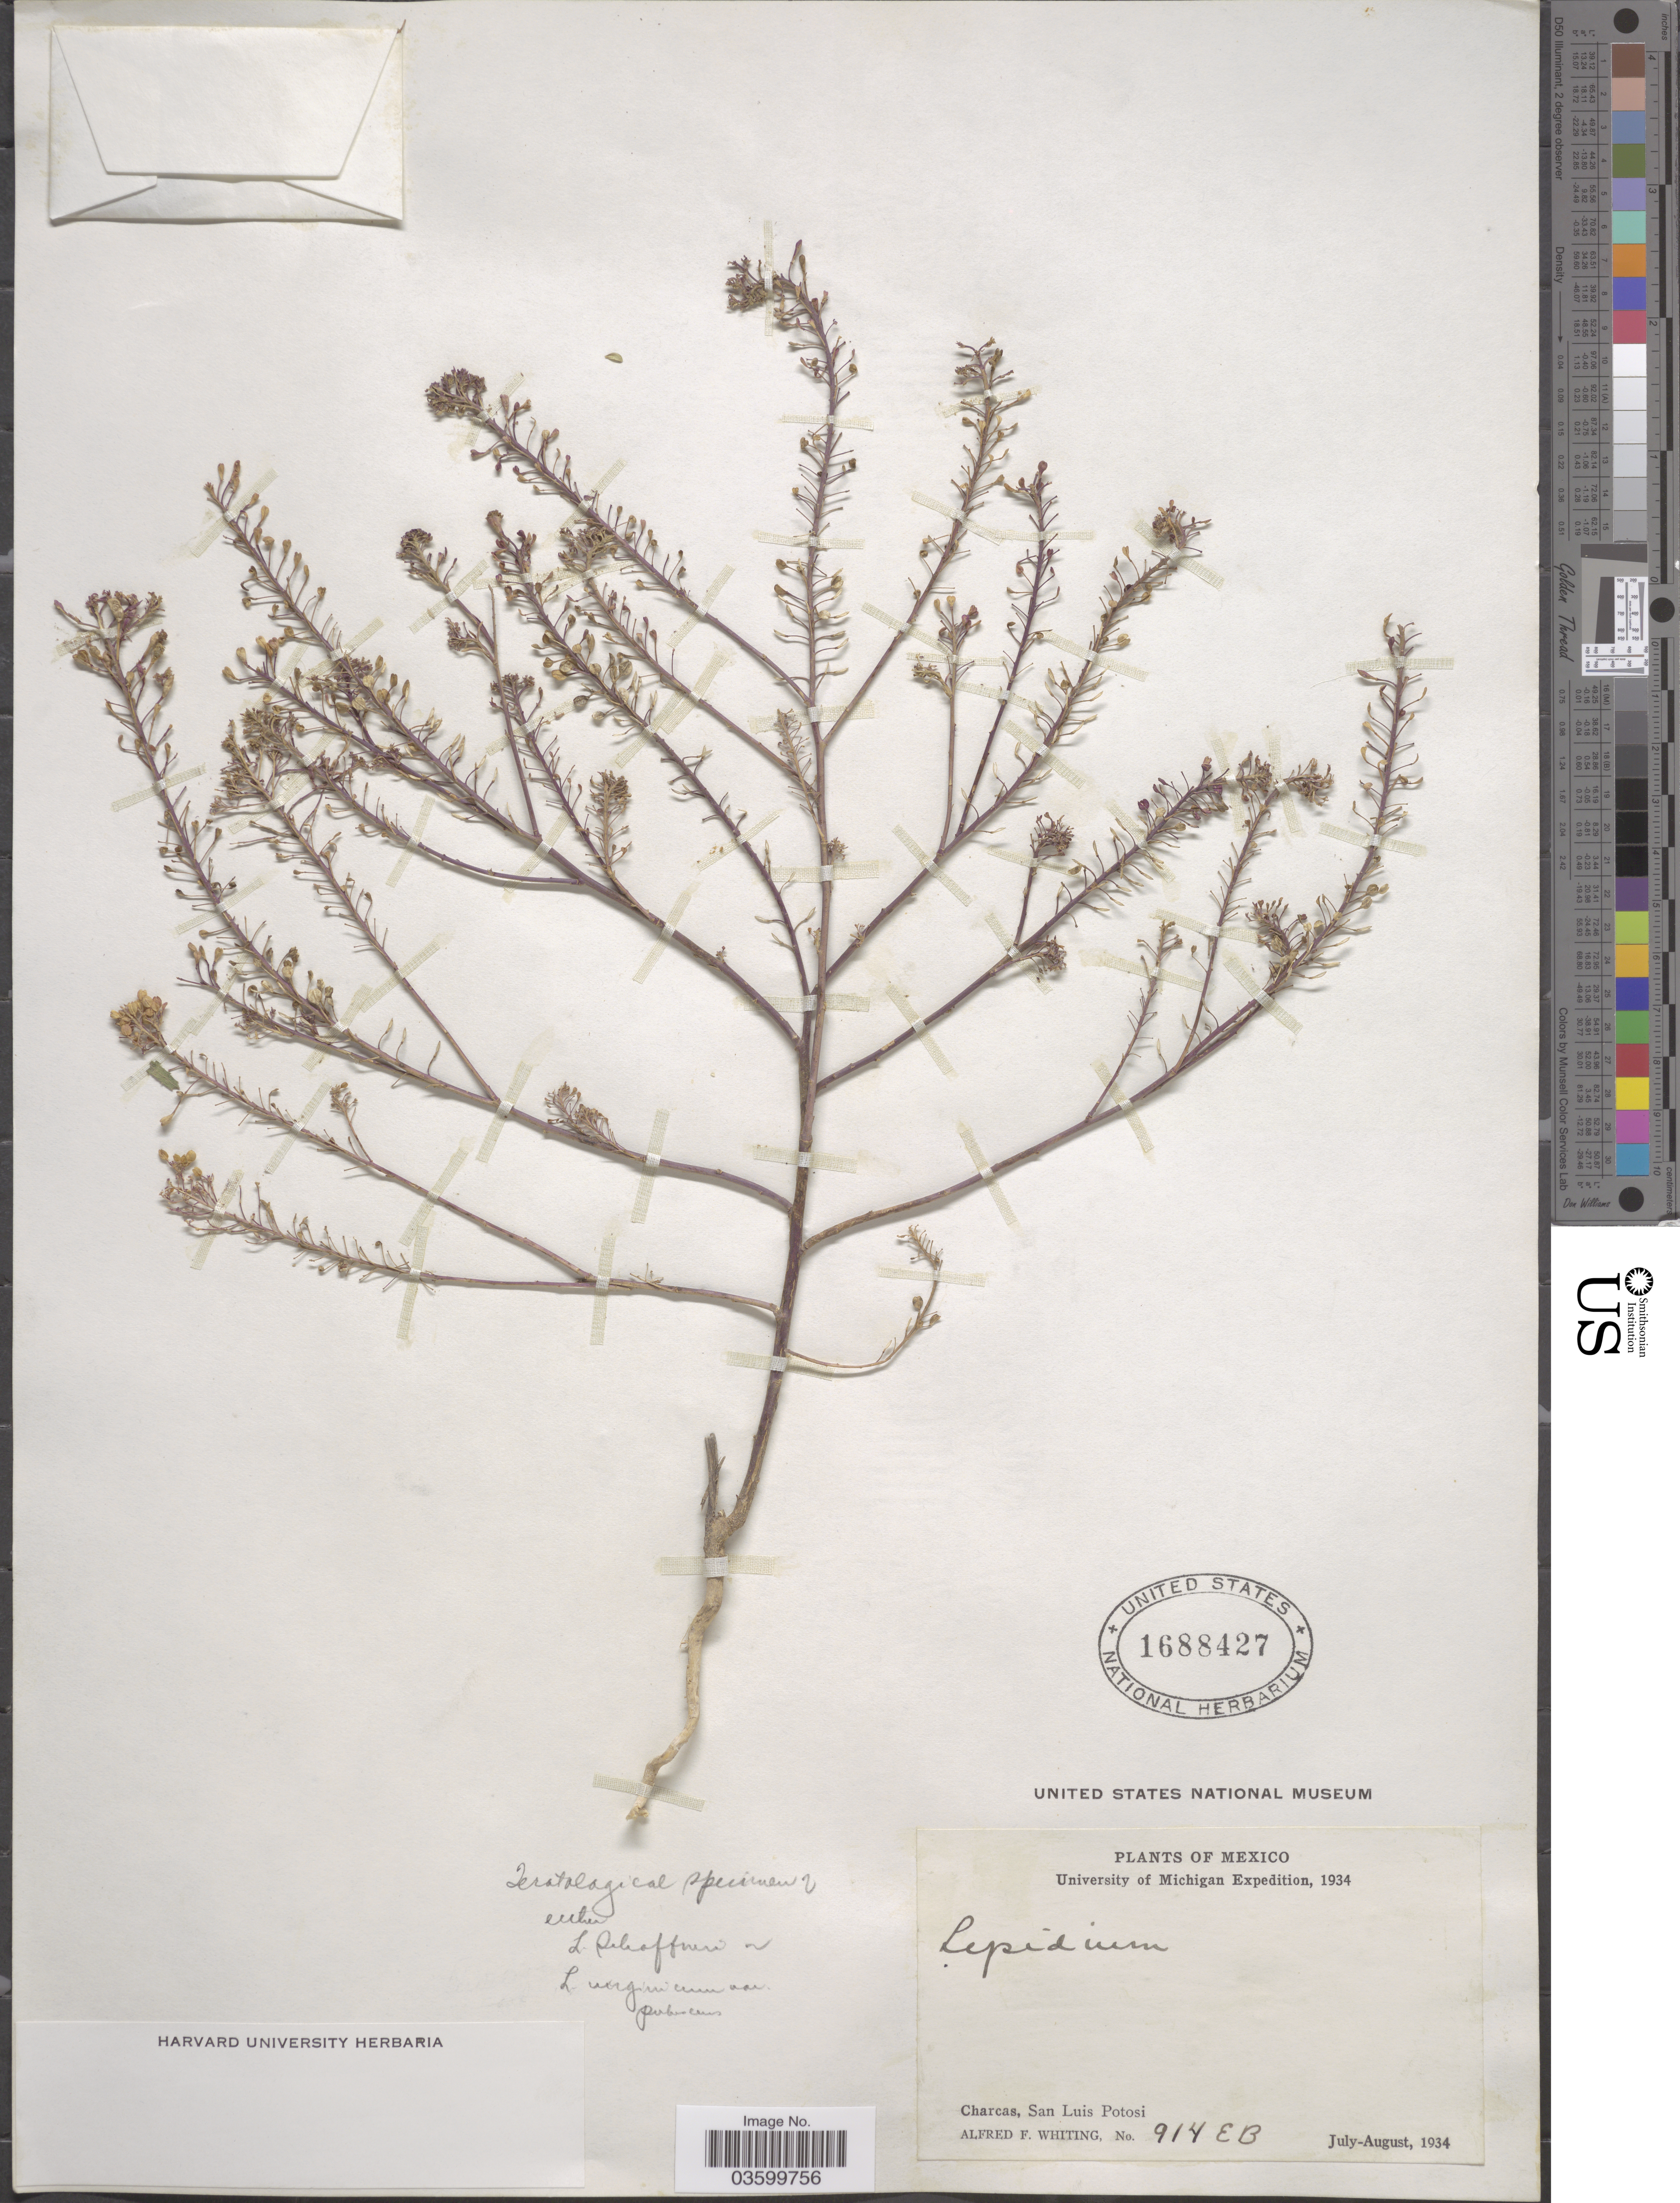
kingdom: Plantae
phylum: Tracheophyta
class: Magnoliopsida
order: Brassicales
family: Brassicaceae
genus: Lepidium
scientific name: Lepidium virginicum var. pubescens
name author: (Greene) C.L. Hitchc.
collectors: A. F. Whiting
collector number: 914EB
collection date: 1934-07/1934-08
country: Mexico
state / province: San Luis Potosí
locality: Charcas.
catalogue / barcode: US 1688427